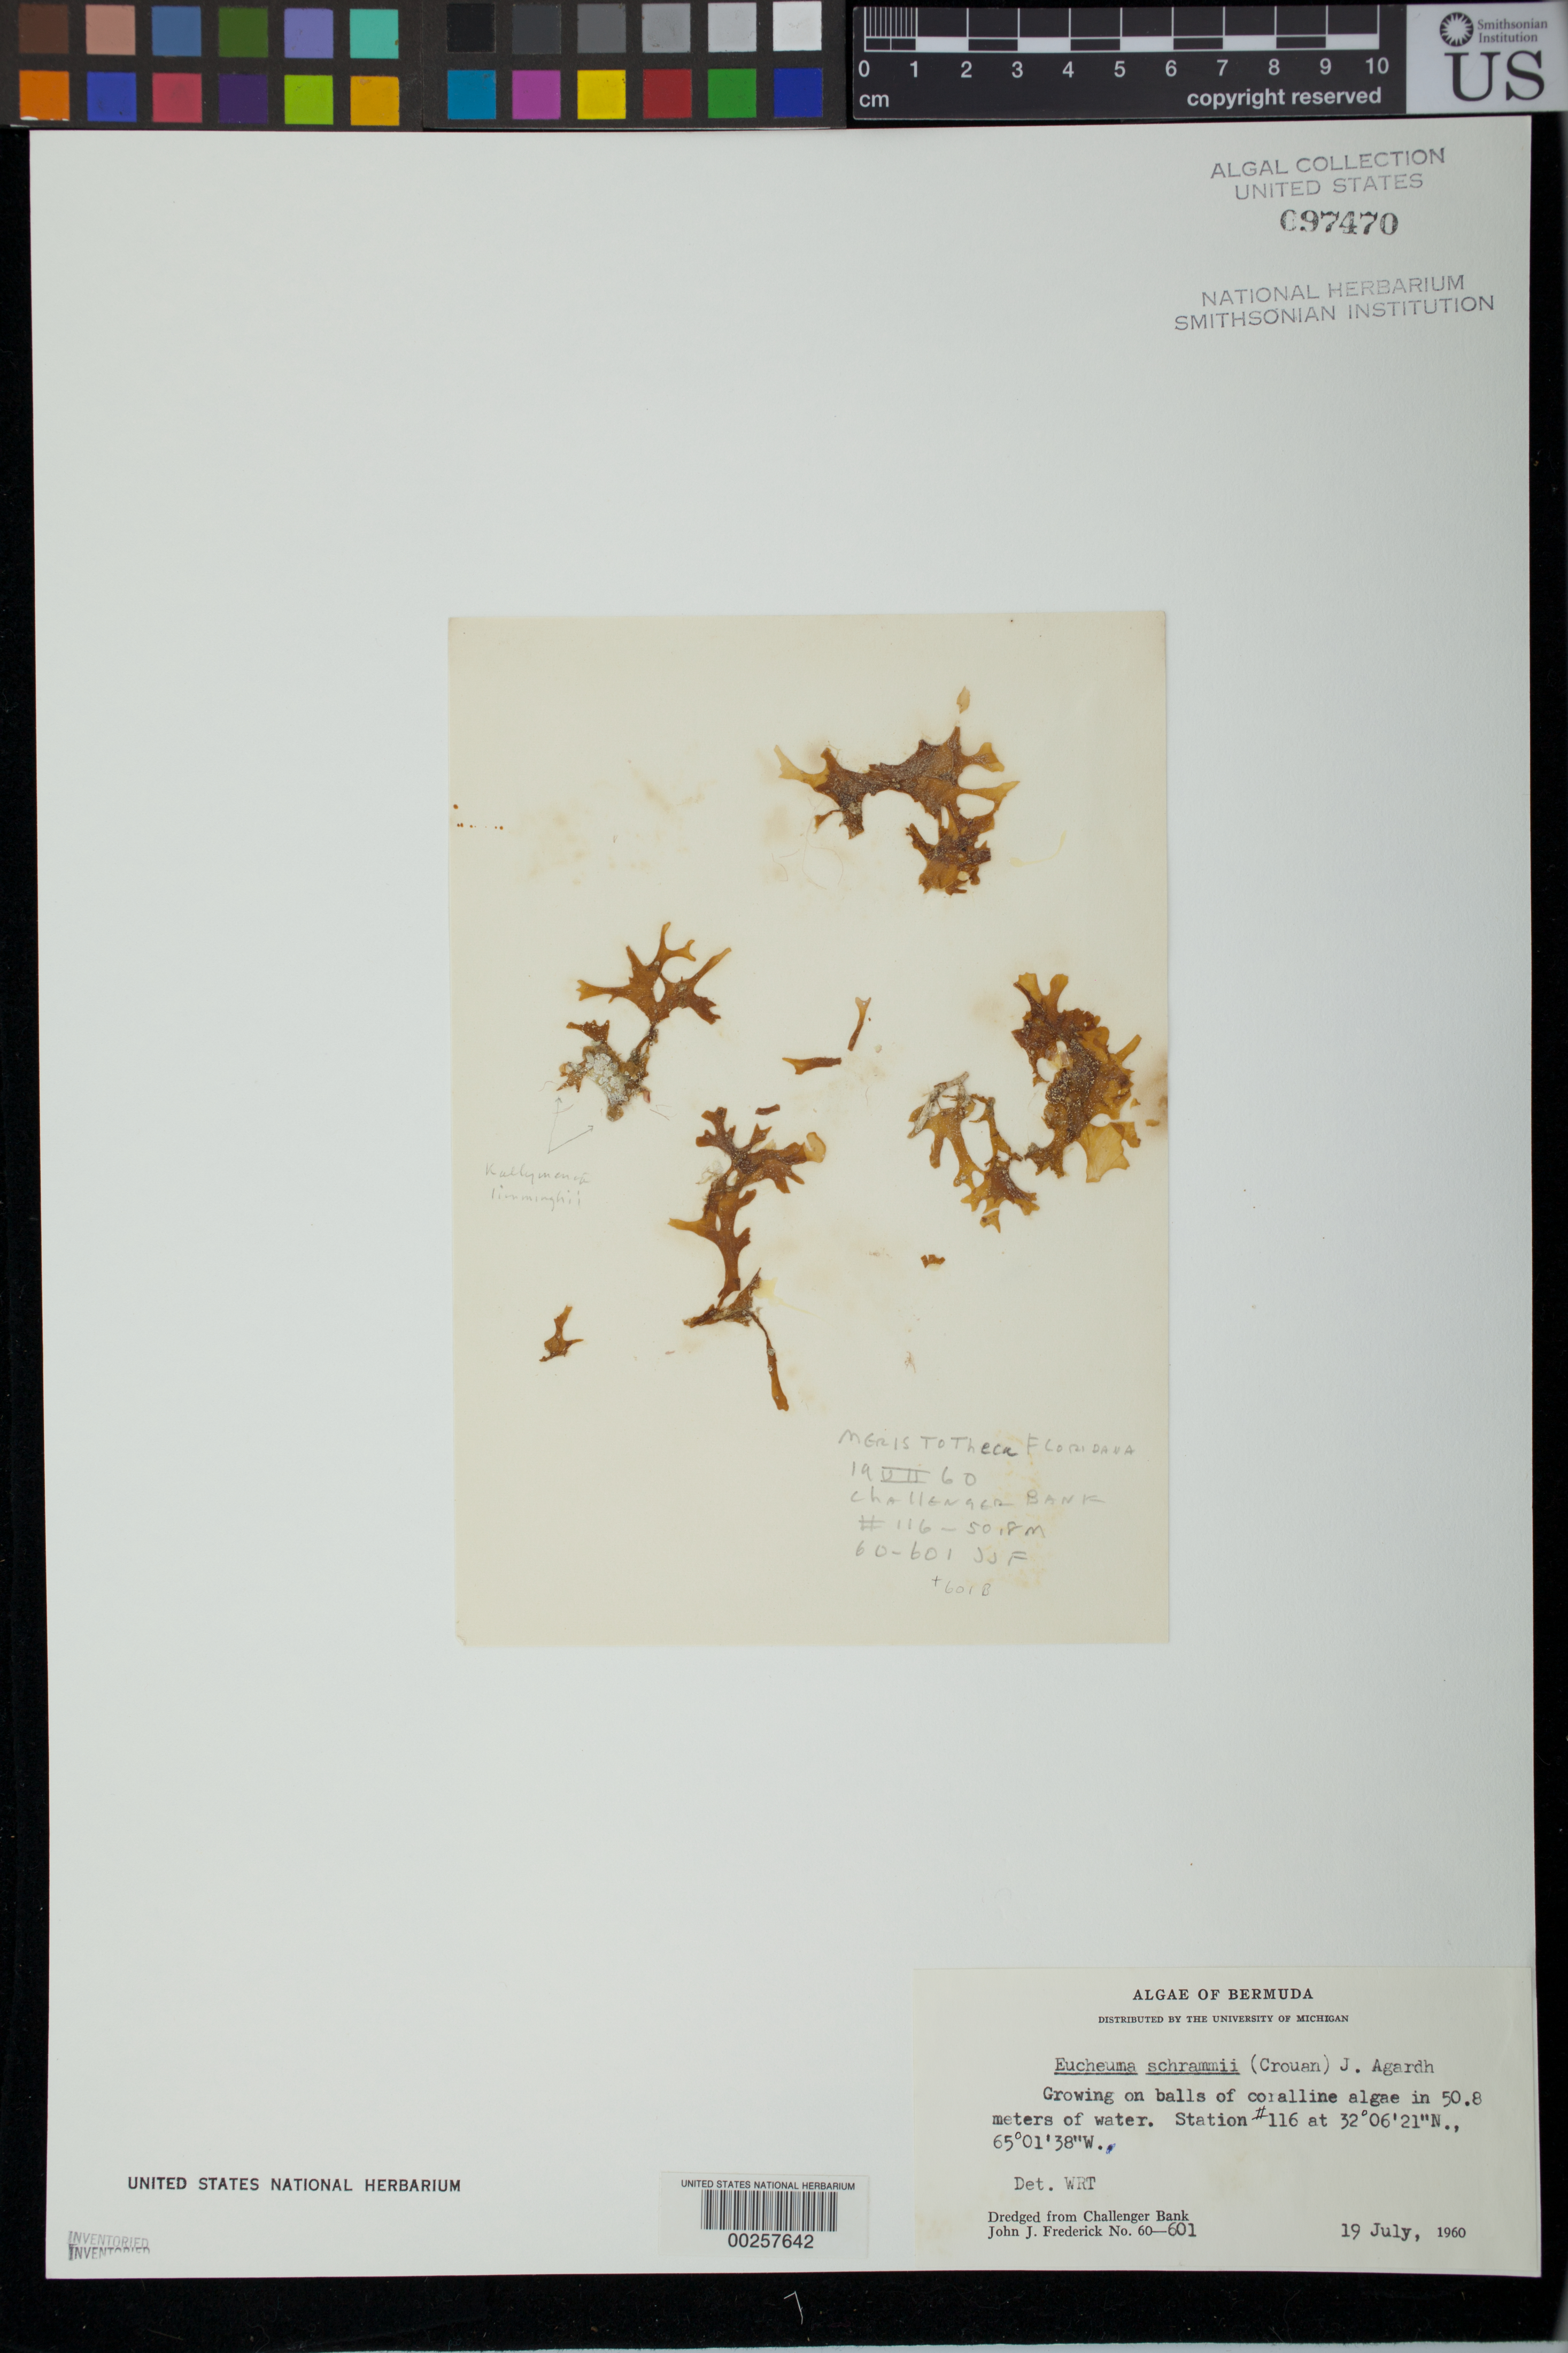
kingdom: Plantae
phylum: Rhodophyta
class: Florideophyceae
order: Gigartinales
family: Solieriaceae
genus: Meristotheca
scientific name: Meristotheca gelidium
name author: (J. Agardh) E.J. Faye & Masuda in E.J. Faye et al.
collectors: J. Frederick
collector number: JJF 60-601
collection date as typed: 19 Jul 1960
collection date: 1960-07-19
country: Bermuda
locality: Challenger Bank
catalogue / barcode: US 97470